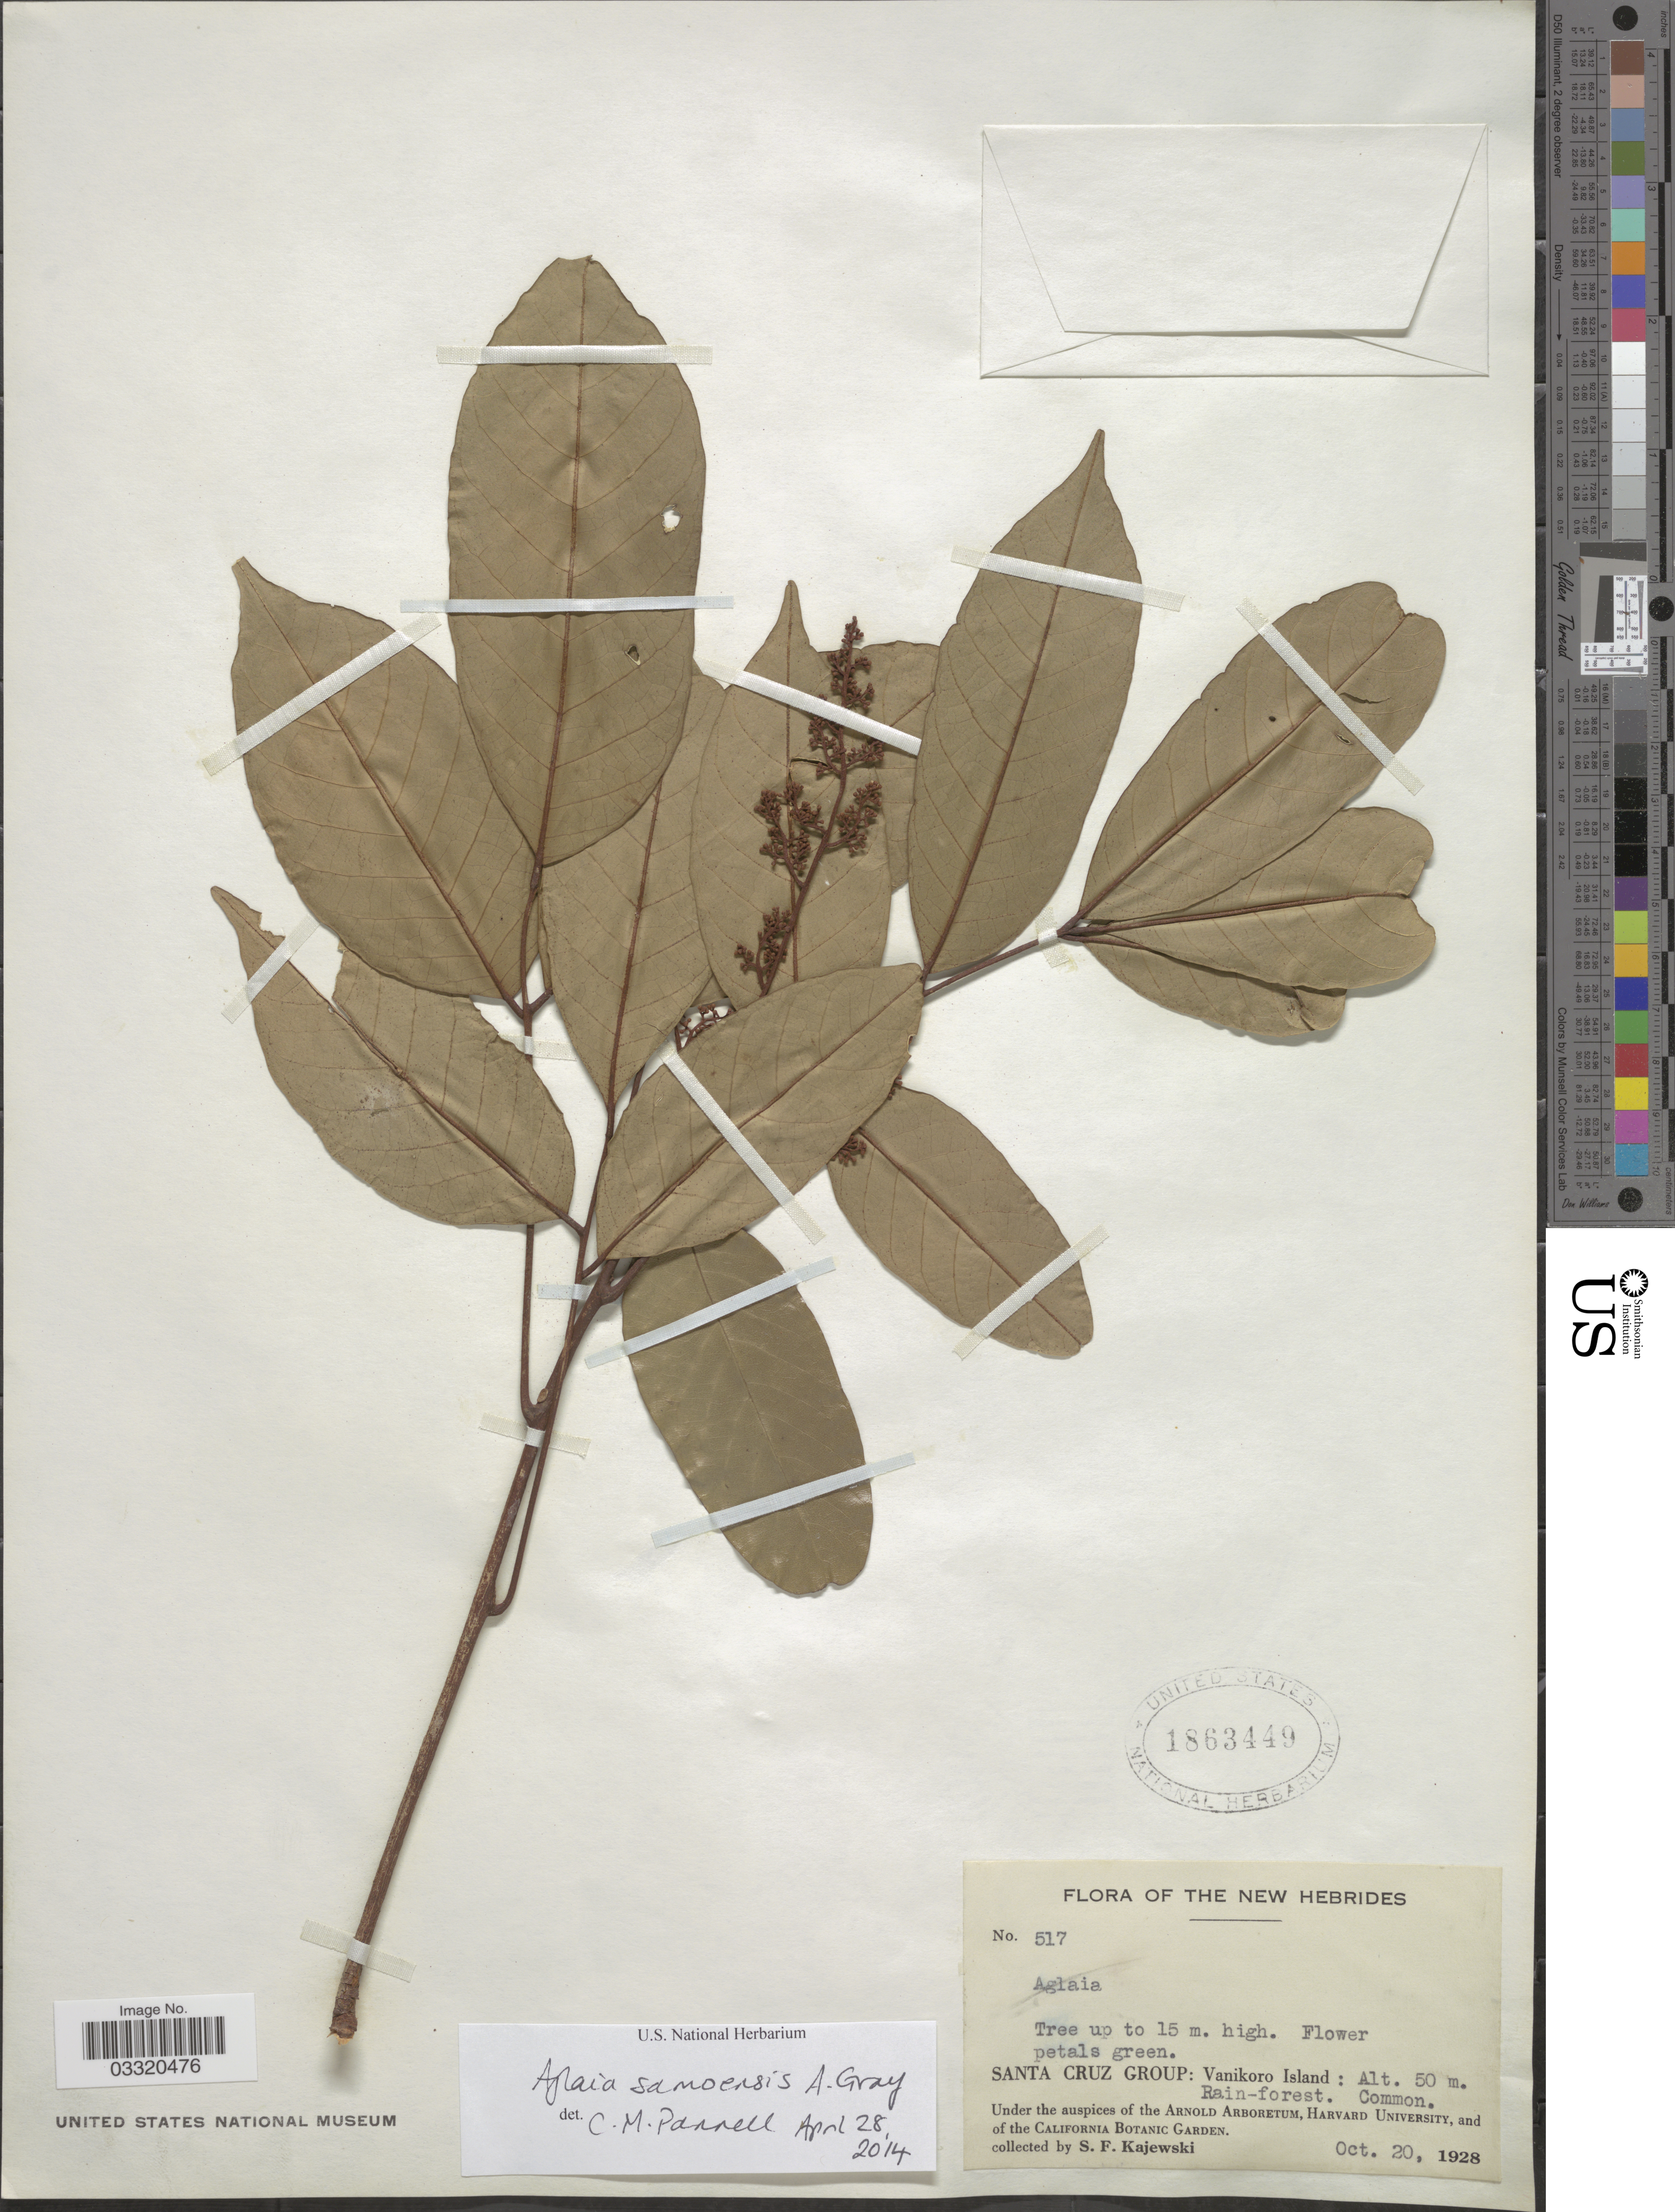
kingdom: Plantae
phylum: Tracheophyta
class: Magnoliopsida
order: Sapindales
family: Meliaceae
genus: Aglaia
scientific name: Aglaia samoensis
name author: A. Gray in Wilkes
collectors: S. Kajewski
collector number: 517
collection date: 1928-10-20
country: Solomon Islands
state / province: Santa Cruz Is.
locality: The New Hebrides. Santa Cruz Group: Vanikoro Island.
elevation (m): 50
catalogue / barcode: US 1863449